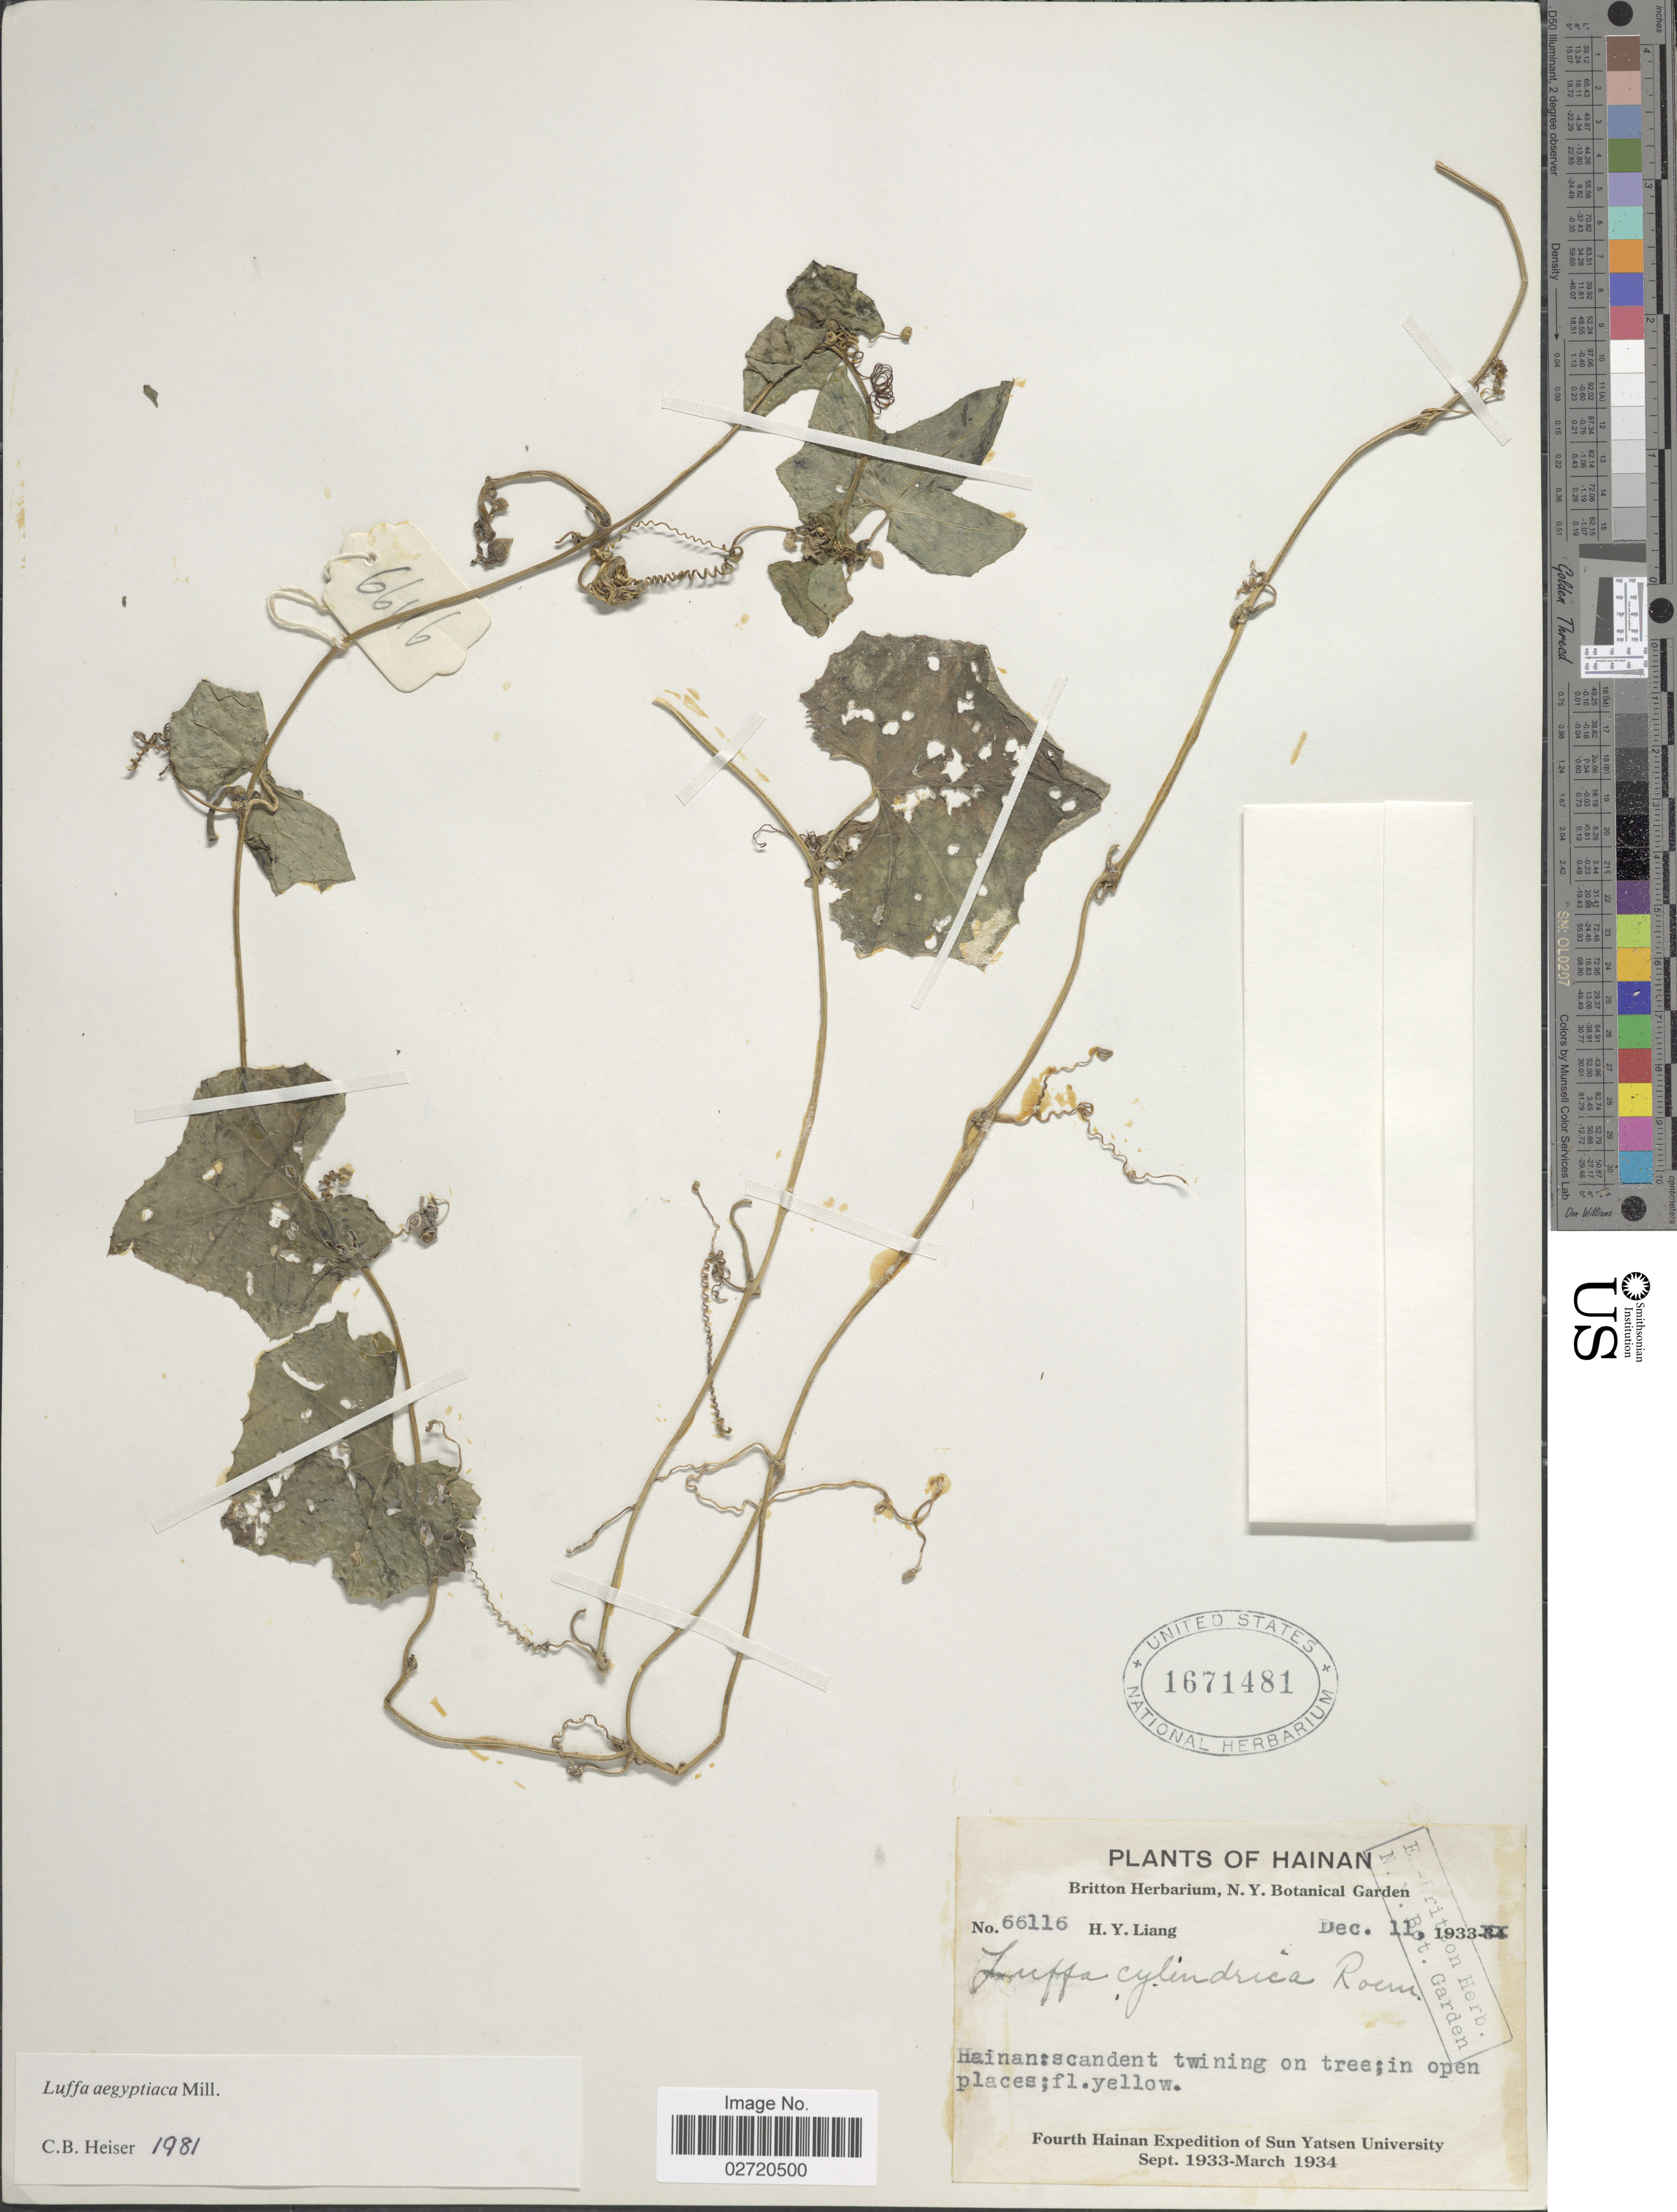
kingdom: Plantae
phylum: Tracheophyta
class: Magnoliopsida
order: Cucurbitales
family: Cucurbitaceae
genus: Luffa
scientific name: Luffa aegyptiaca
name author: Mill.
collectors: H. Y. Liang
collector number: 66116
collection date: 1933-12-11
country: China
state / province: Hainan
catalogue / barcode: US 1671481